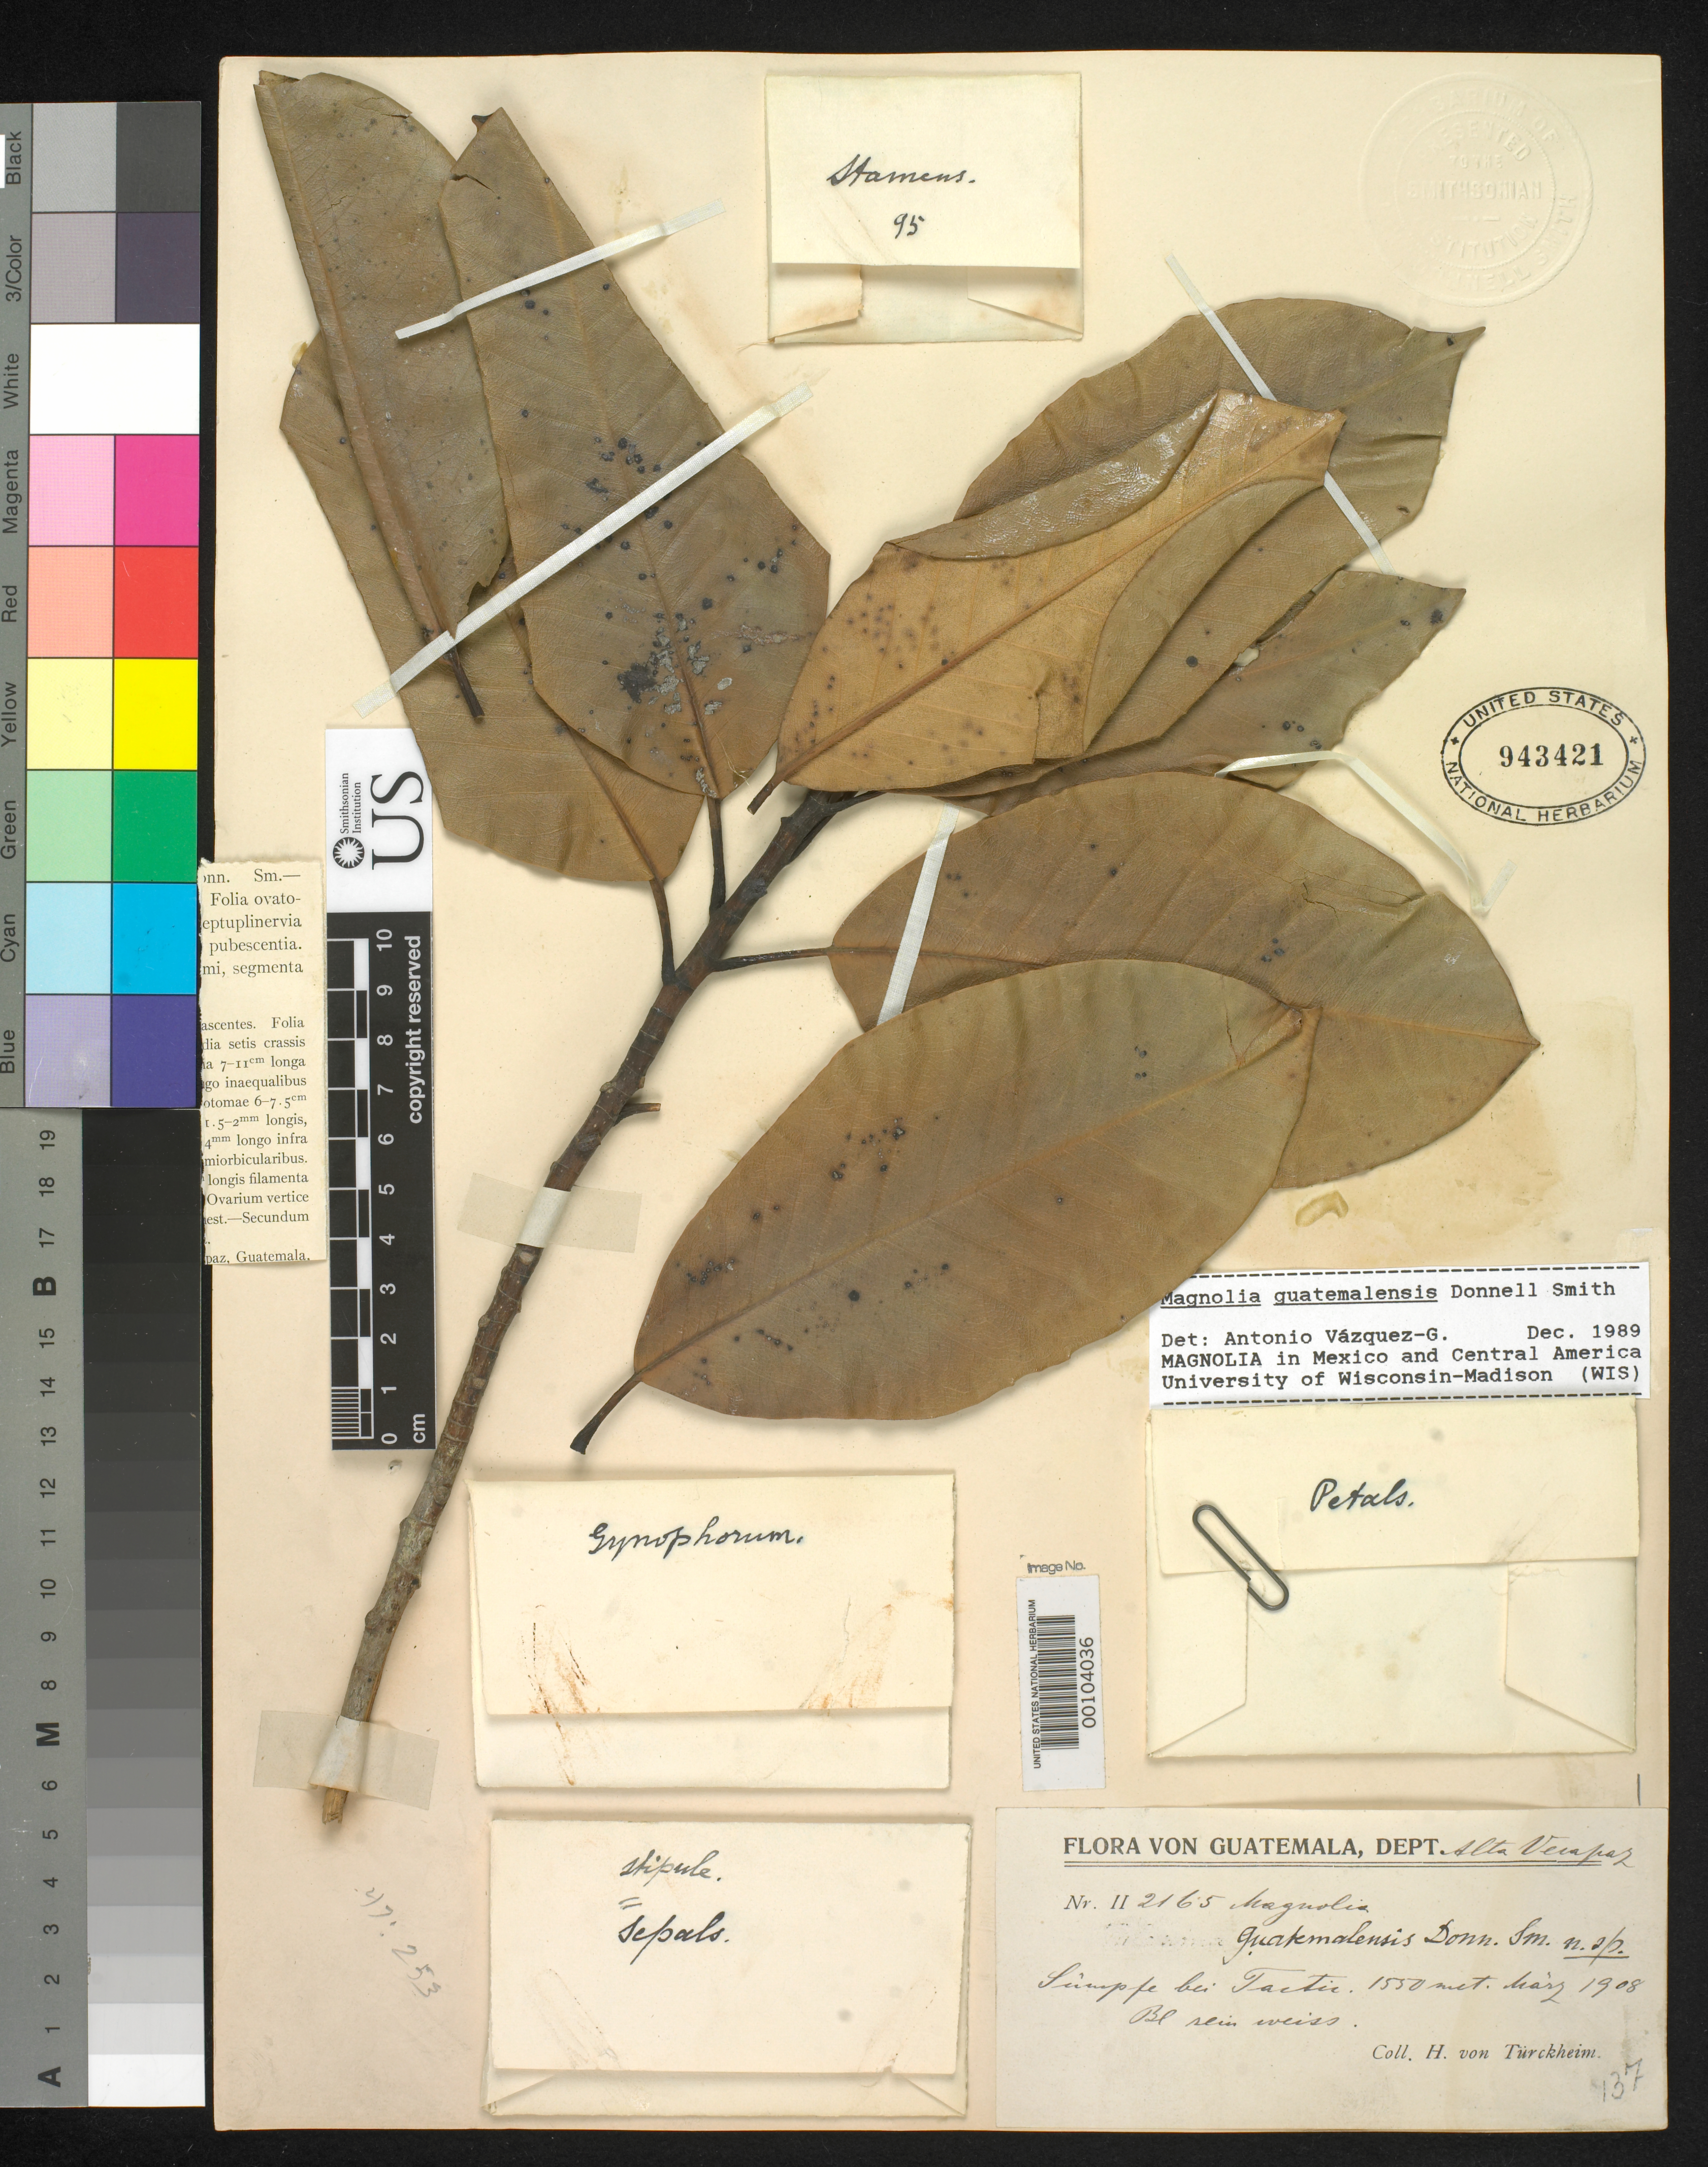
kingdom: Plantae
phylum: Tracheophyta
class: Magnoliopsida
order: Magnoliales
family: Magnoliaceae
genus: Magnolia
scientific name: Magnolia guatemalensis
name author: Donn. Sm.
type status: Holotype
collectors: H. von Türckheim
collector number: II 2165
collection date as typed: May 1908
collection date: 1908-05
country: Guatemala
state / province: Alta Verapaz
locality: Tactic.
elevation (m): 1550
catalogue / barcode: US 943421